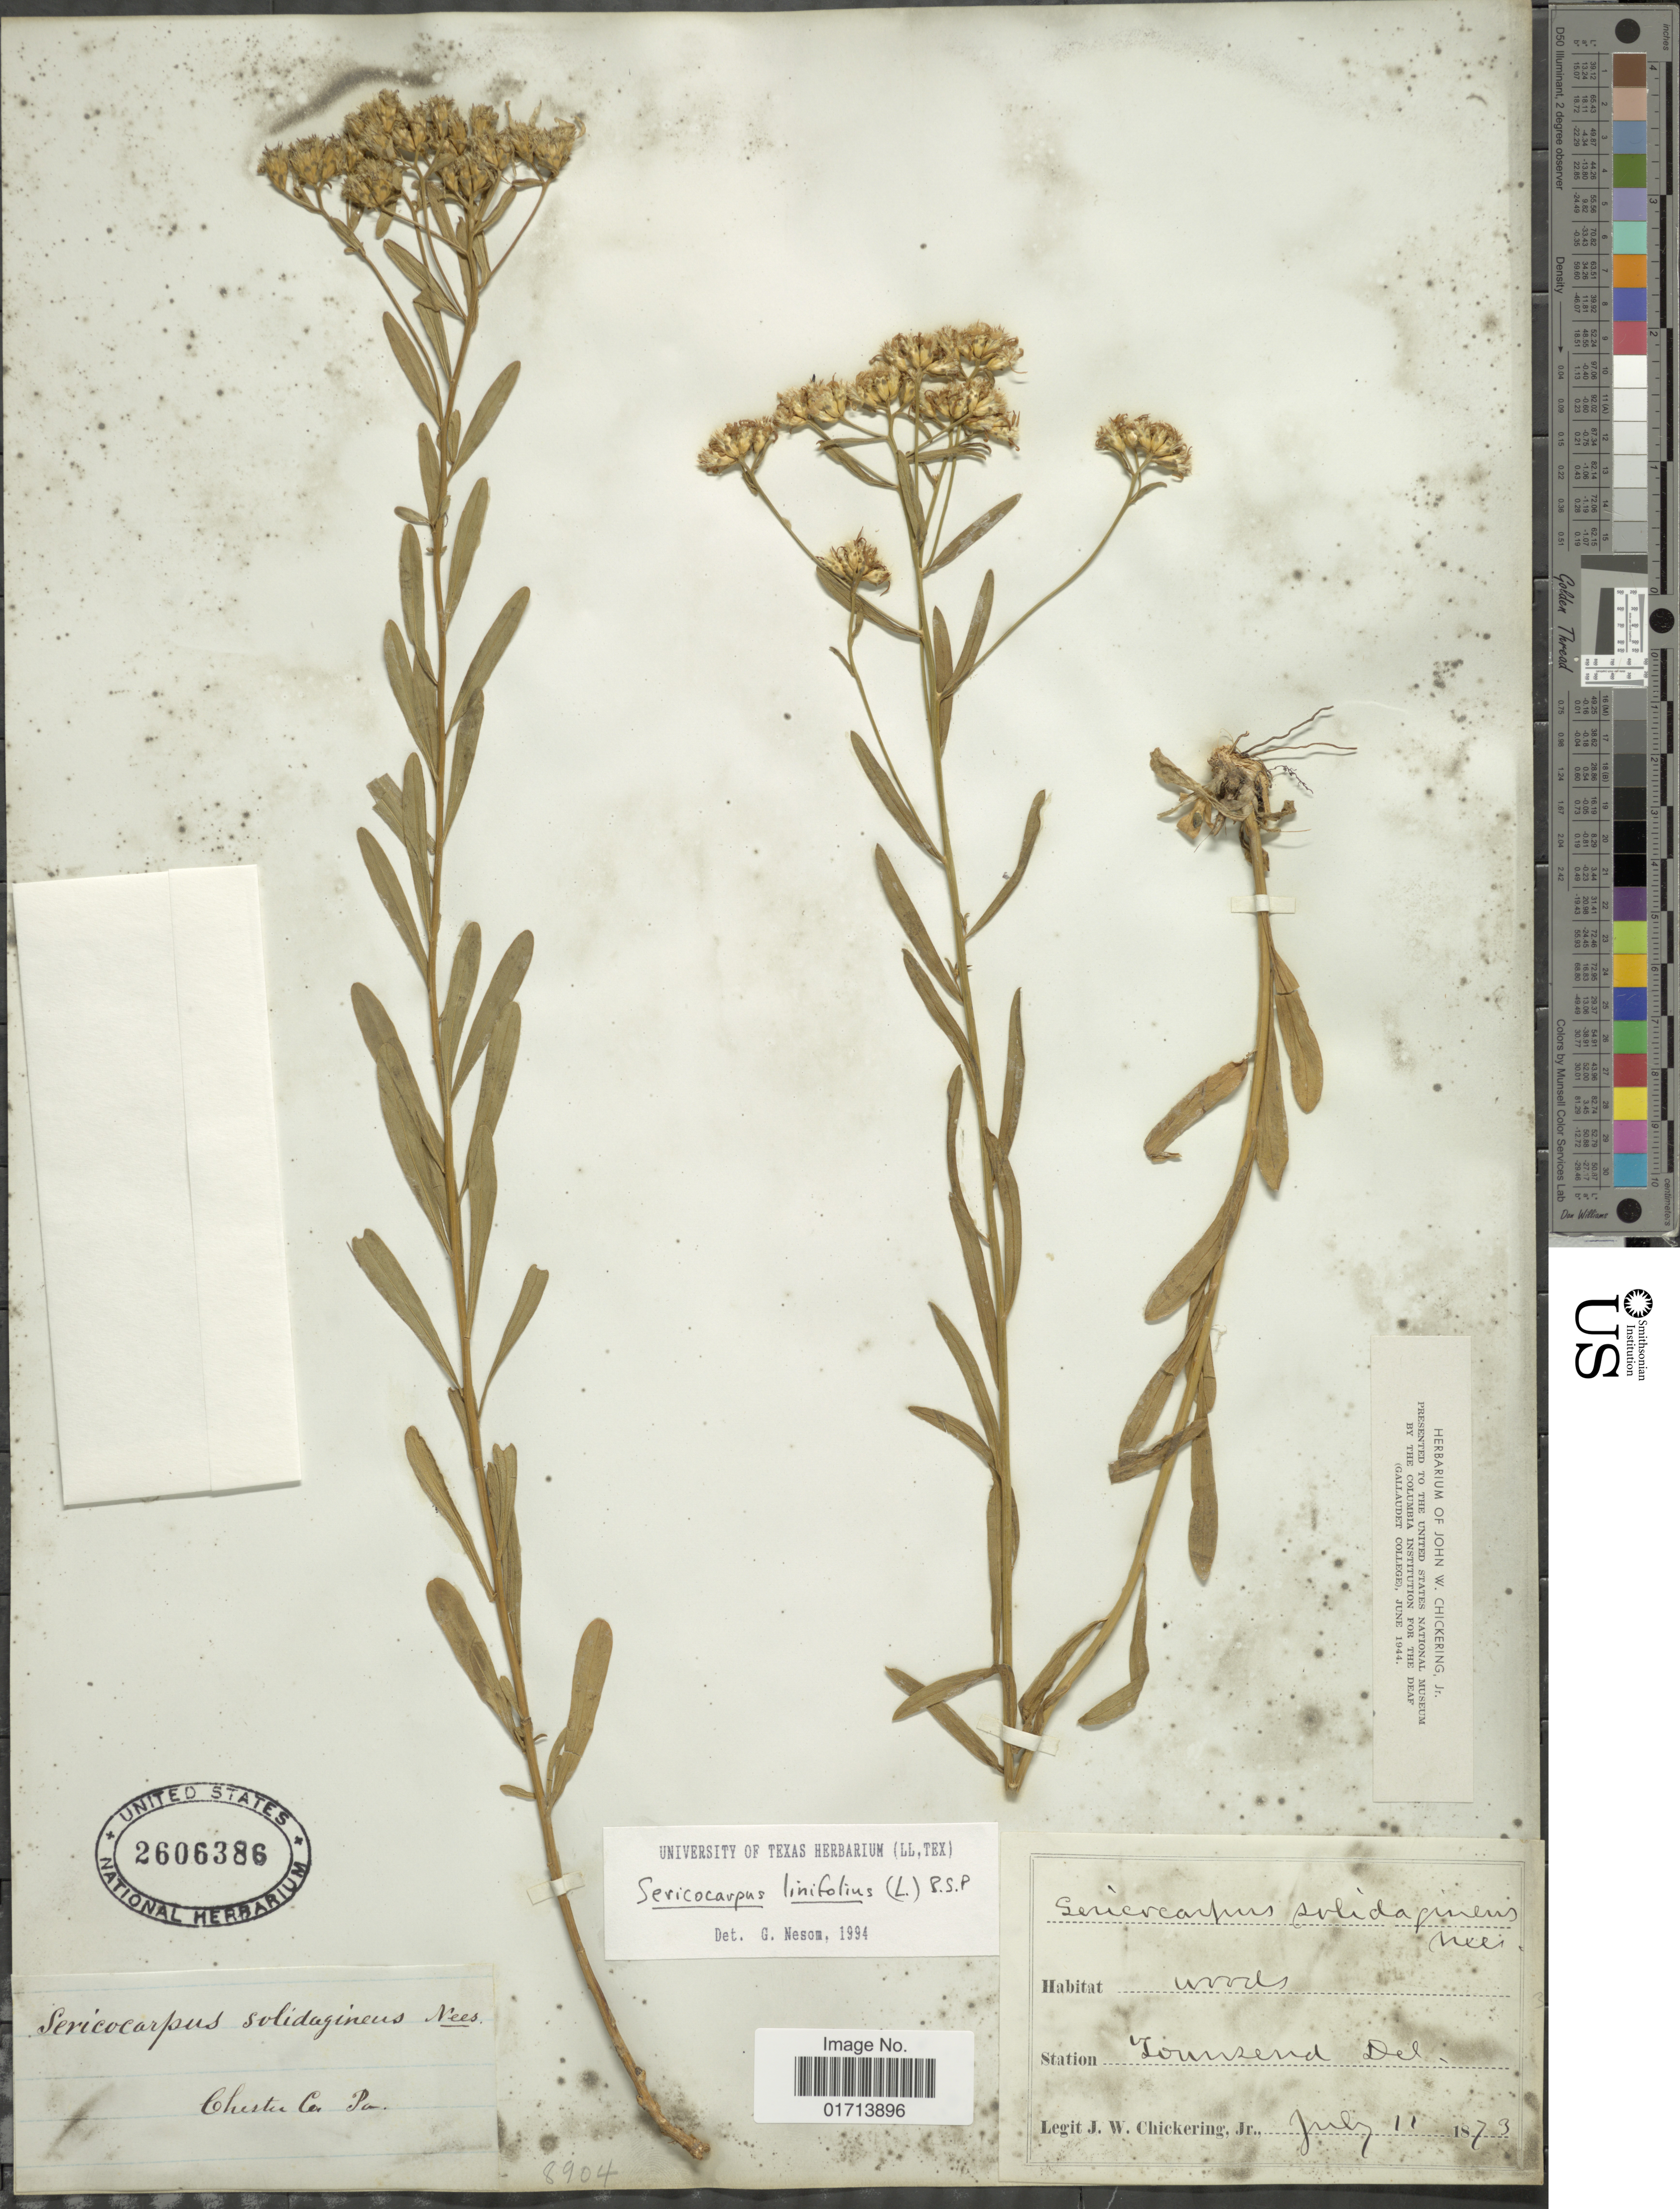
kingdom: Plantae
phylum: Tracheophyta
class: Magnoliopsida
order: Asterales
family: Asteraceae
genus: Sericocarpus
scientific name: Sericocarpus linifolius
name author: (L.) Britton, Stearns & Poggenb.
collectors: J. W. Chickering Jr.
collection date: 1873-07-11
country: United States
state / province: Pennsylvania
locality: Chuster Co.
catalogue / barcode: US 2606386